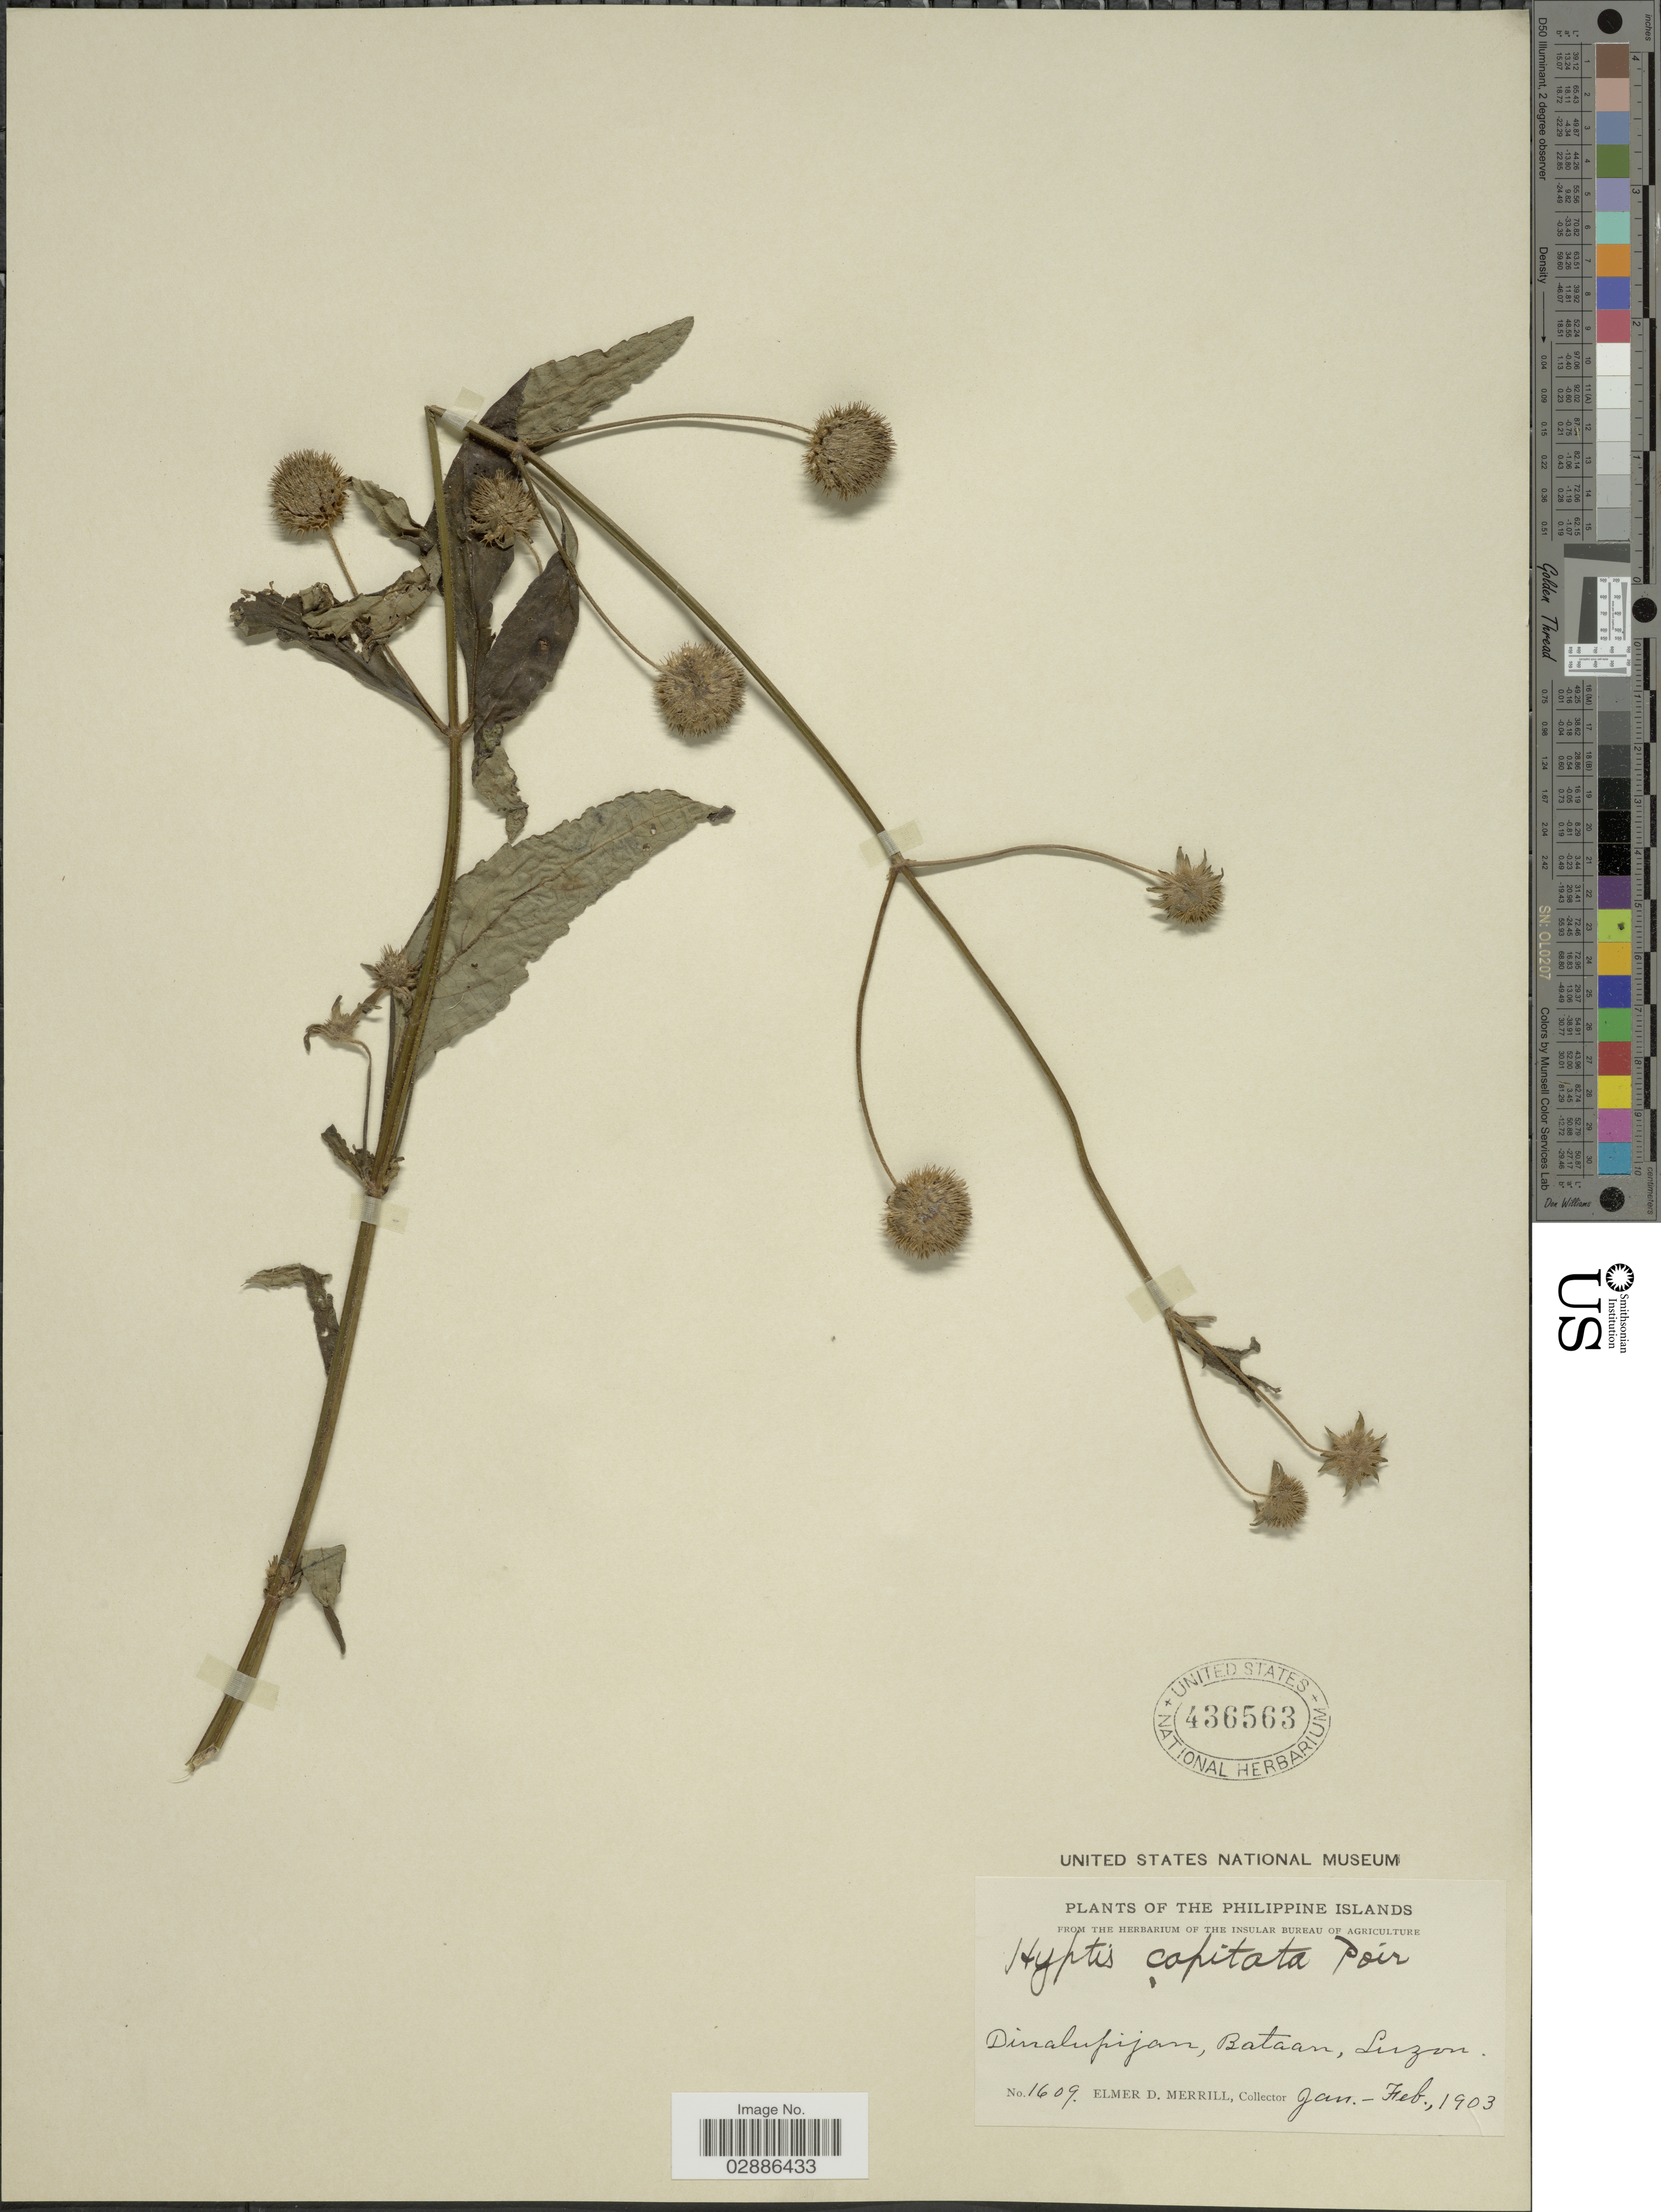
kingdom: Plantae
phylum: Tracheophyta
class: Magnoliopsida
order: Lamiales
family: Lamiaceae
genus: Hyptis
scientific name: Hyptis capitata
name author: Jacq.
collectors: E. D. Merrill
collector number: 1609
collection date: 1903-01/1903-02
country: Philippines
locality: Dinalupijan, Bataan, Luzon.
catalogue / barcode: US 436563